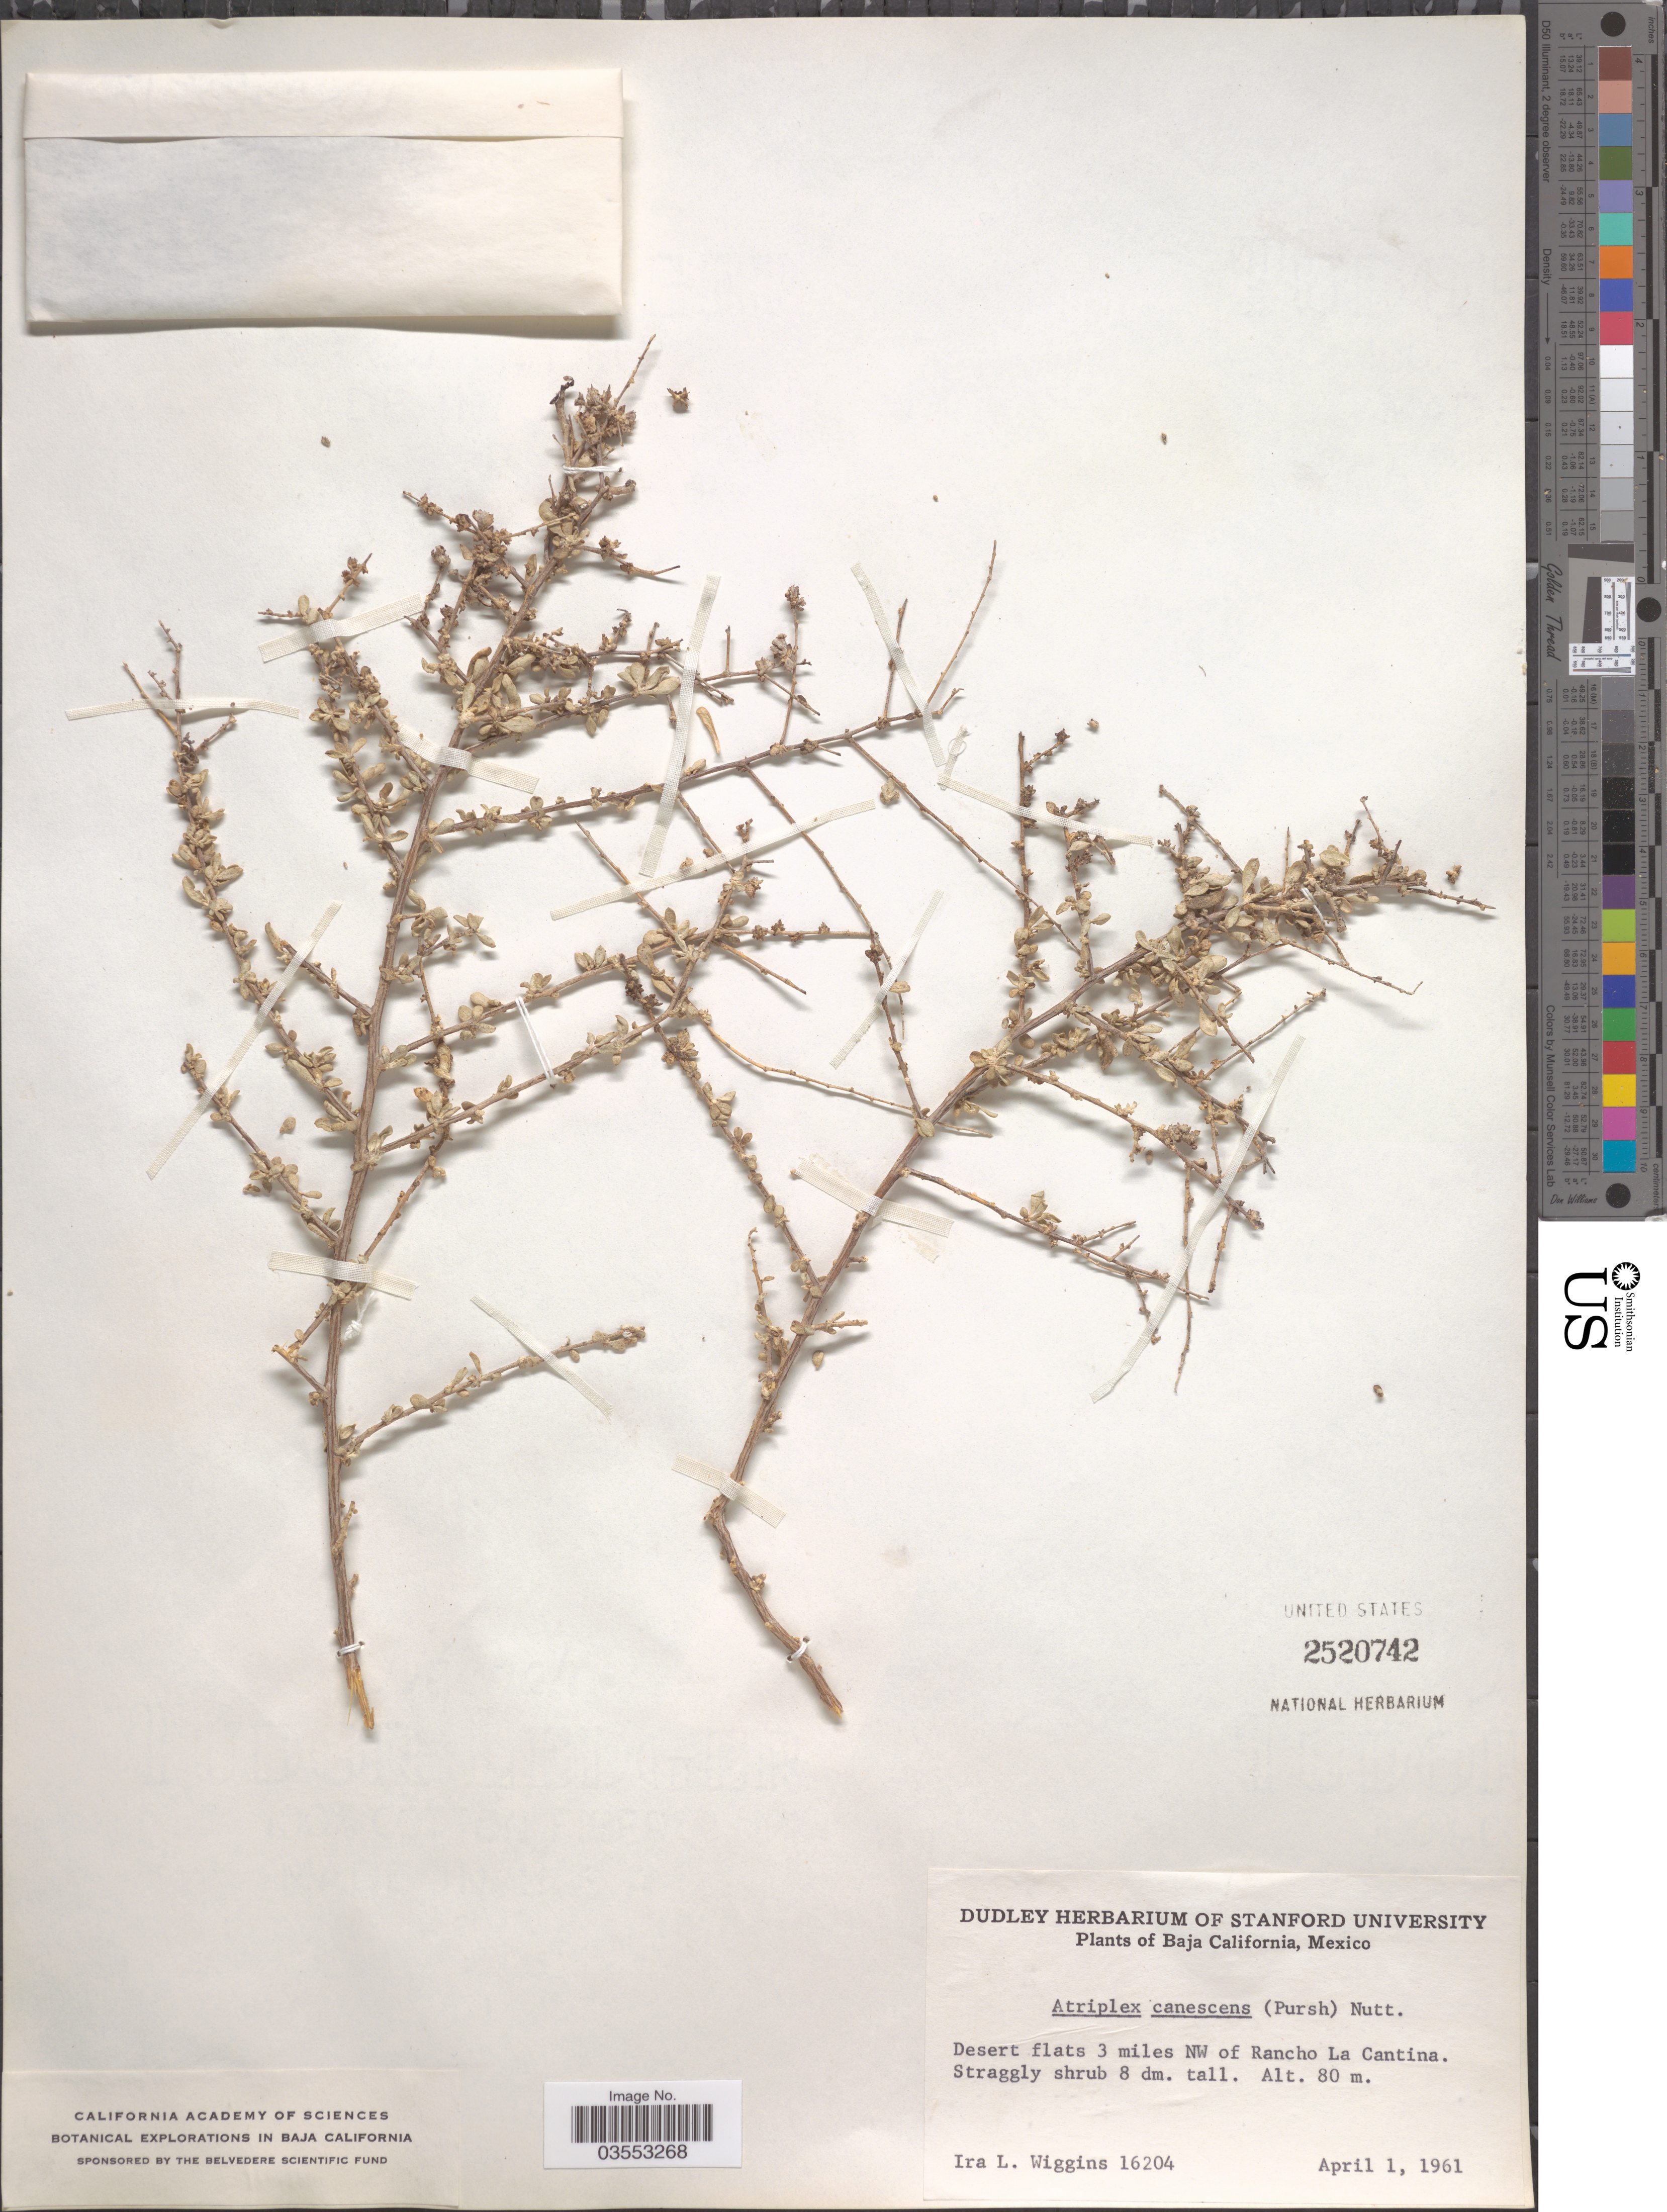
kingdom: Plantae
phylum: Tracheophyta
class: Magnoliopsida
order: Caryophyllales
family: Amaranthaceae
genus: Atriplex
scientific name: Atriplex canescens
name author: (Pursh) Nutt.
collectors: I. L. Wiggins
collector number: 16204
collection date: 1961-04-01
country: Mexico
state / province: Baja California Sur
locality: Desert flats 3 miles NW of Rancho La Cantina.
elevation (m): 80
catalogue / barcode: US 2520742